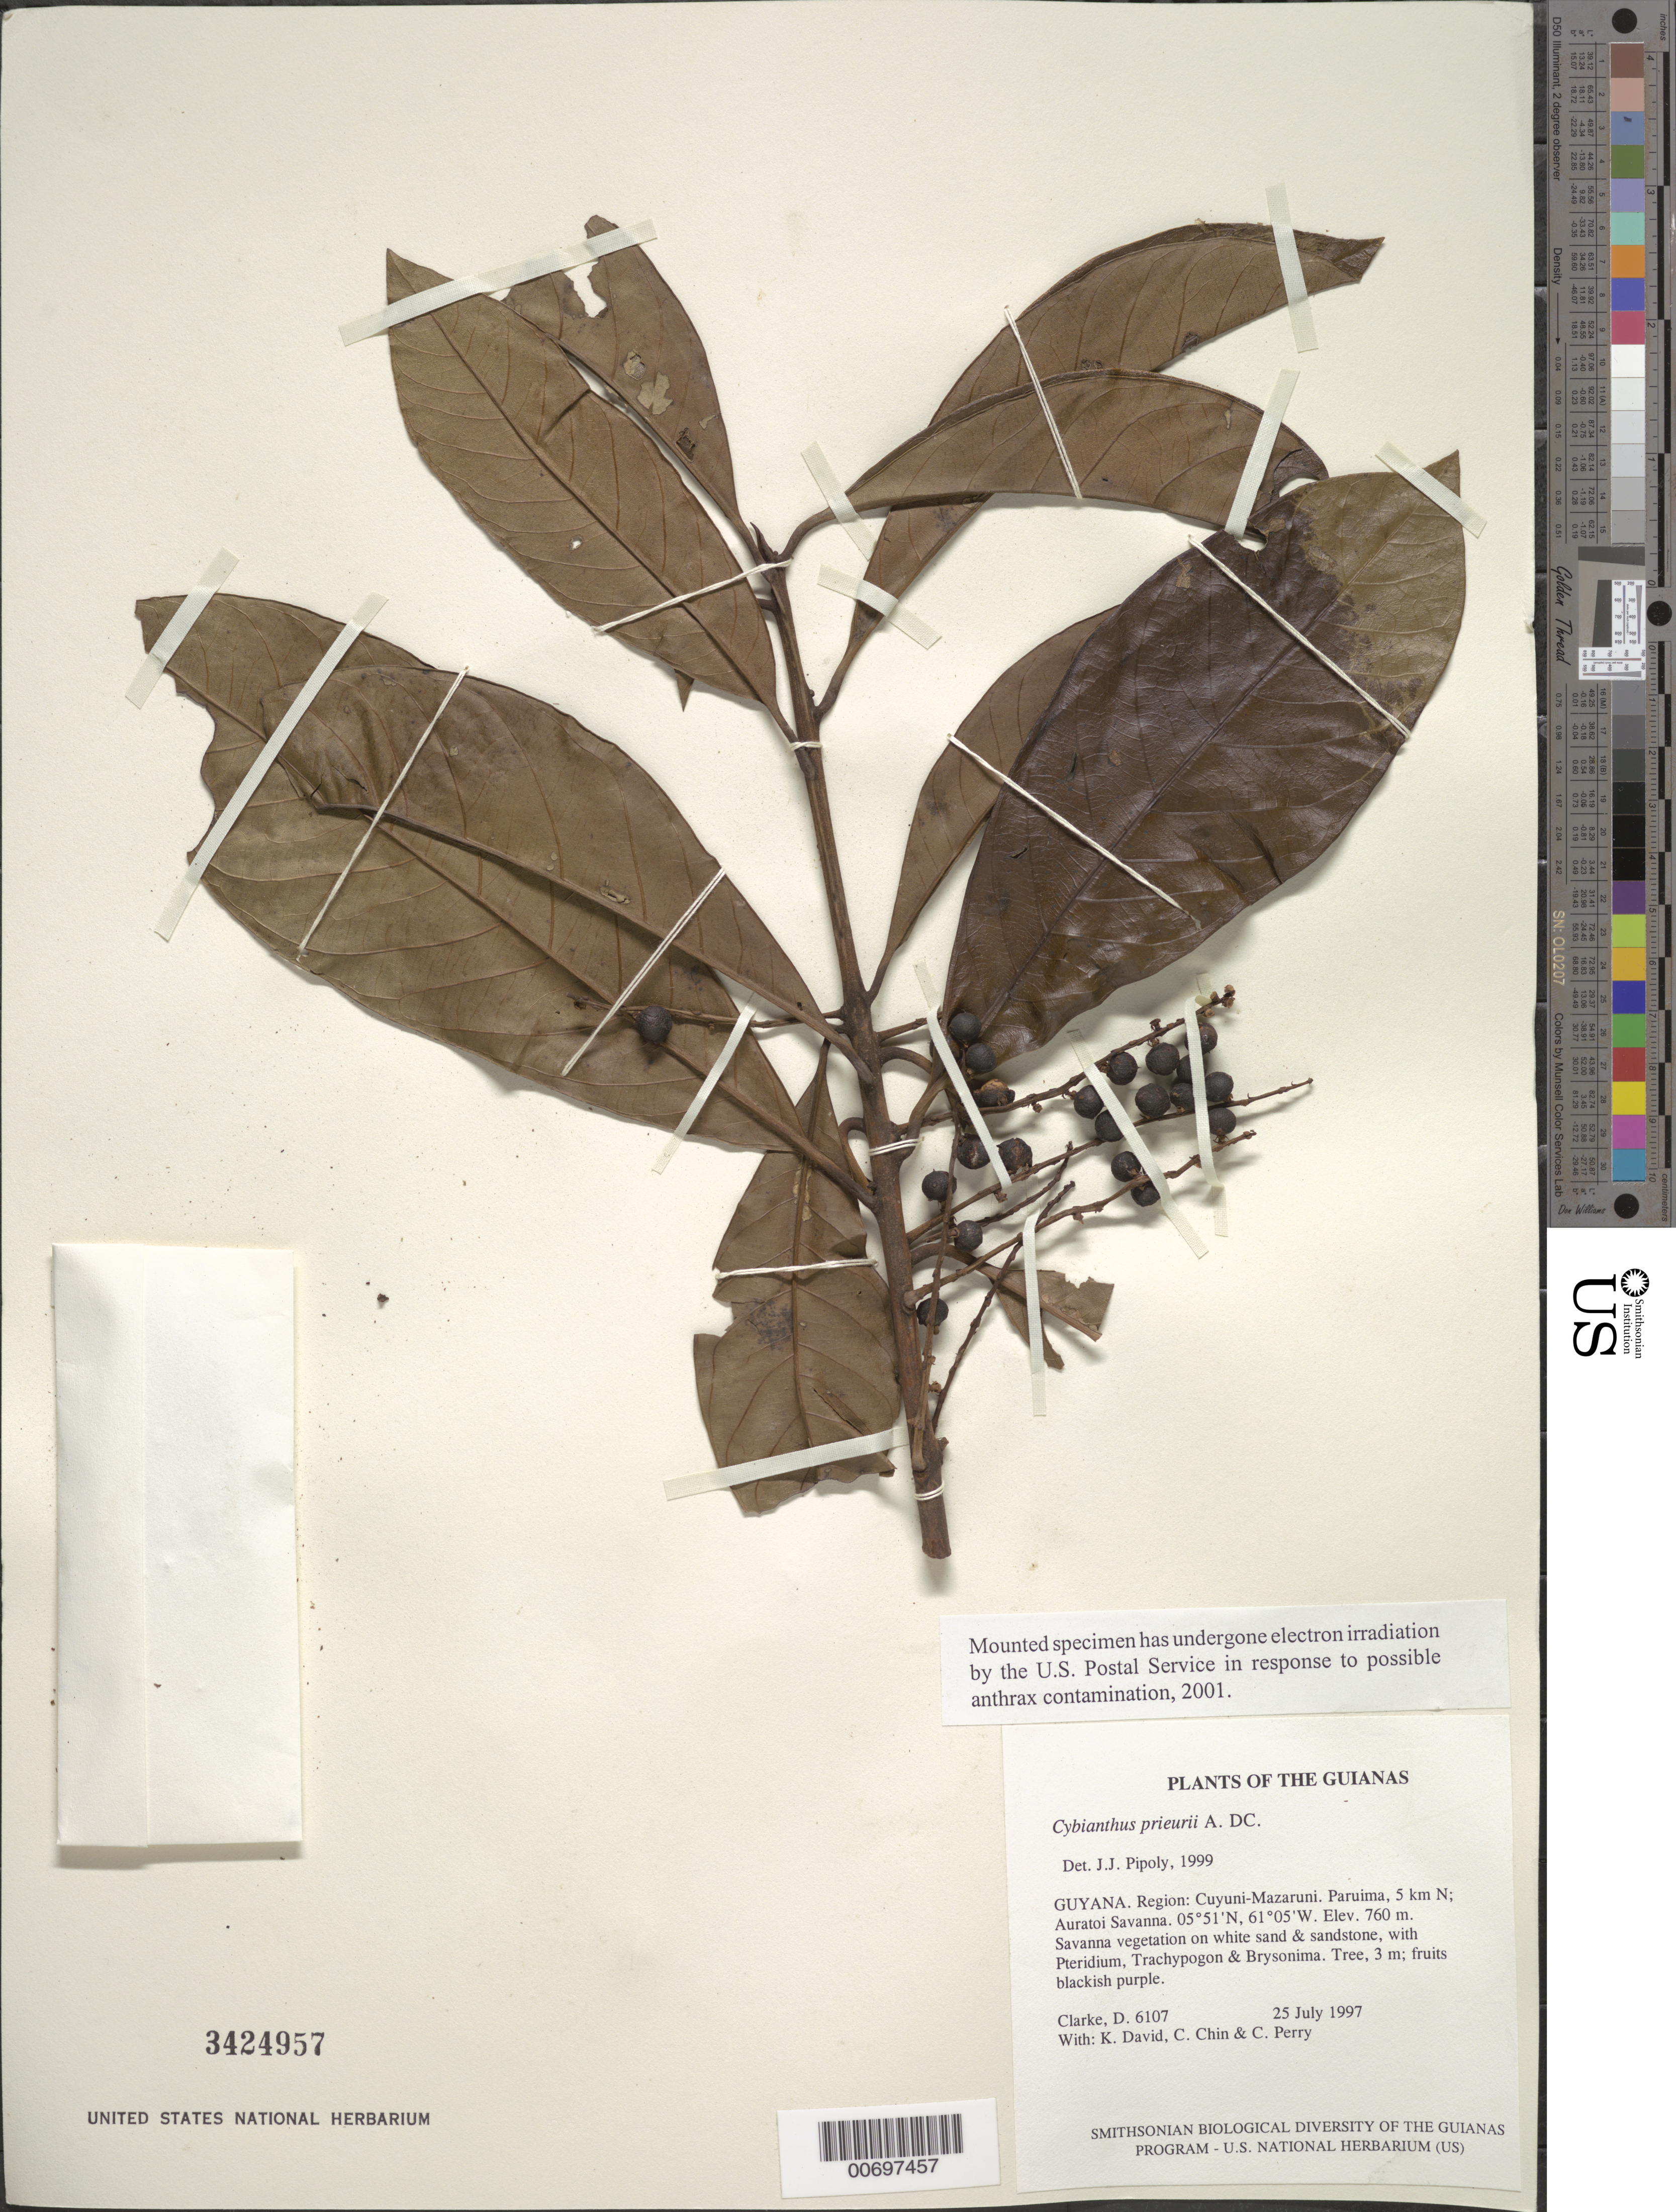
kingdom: Plantae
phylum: Tracheophyta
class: Magnoliopsida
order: Ericales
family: Primulaceae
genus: Cybianthus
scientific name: Cybianthus prieurii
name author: A. DC.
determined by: Pipoly, J. J., III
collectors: H. D. Clarke, K. David, C. Chin & C. Perry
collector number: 6107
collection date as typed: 25 July 1997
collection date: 1997-07-25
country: Guyana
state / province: Cuyuni-Mazaruni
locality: Paruima, 5 km N; Auratoi Savanna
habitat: Savanna vegetation on white sand & sandstone, with Pteridium, Trachypogon & Brysonima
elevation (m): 760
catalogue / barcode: US 3424957